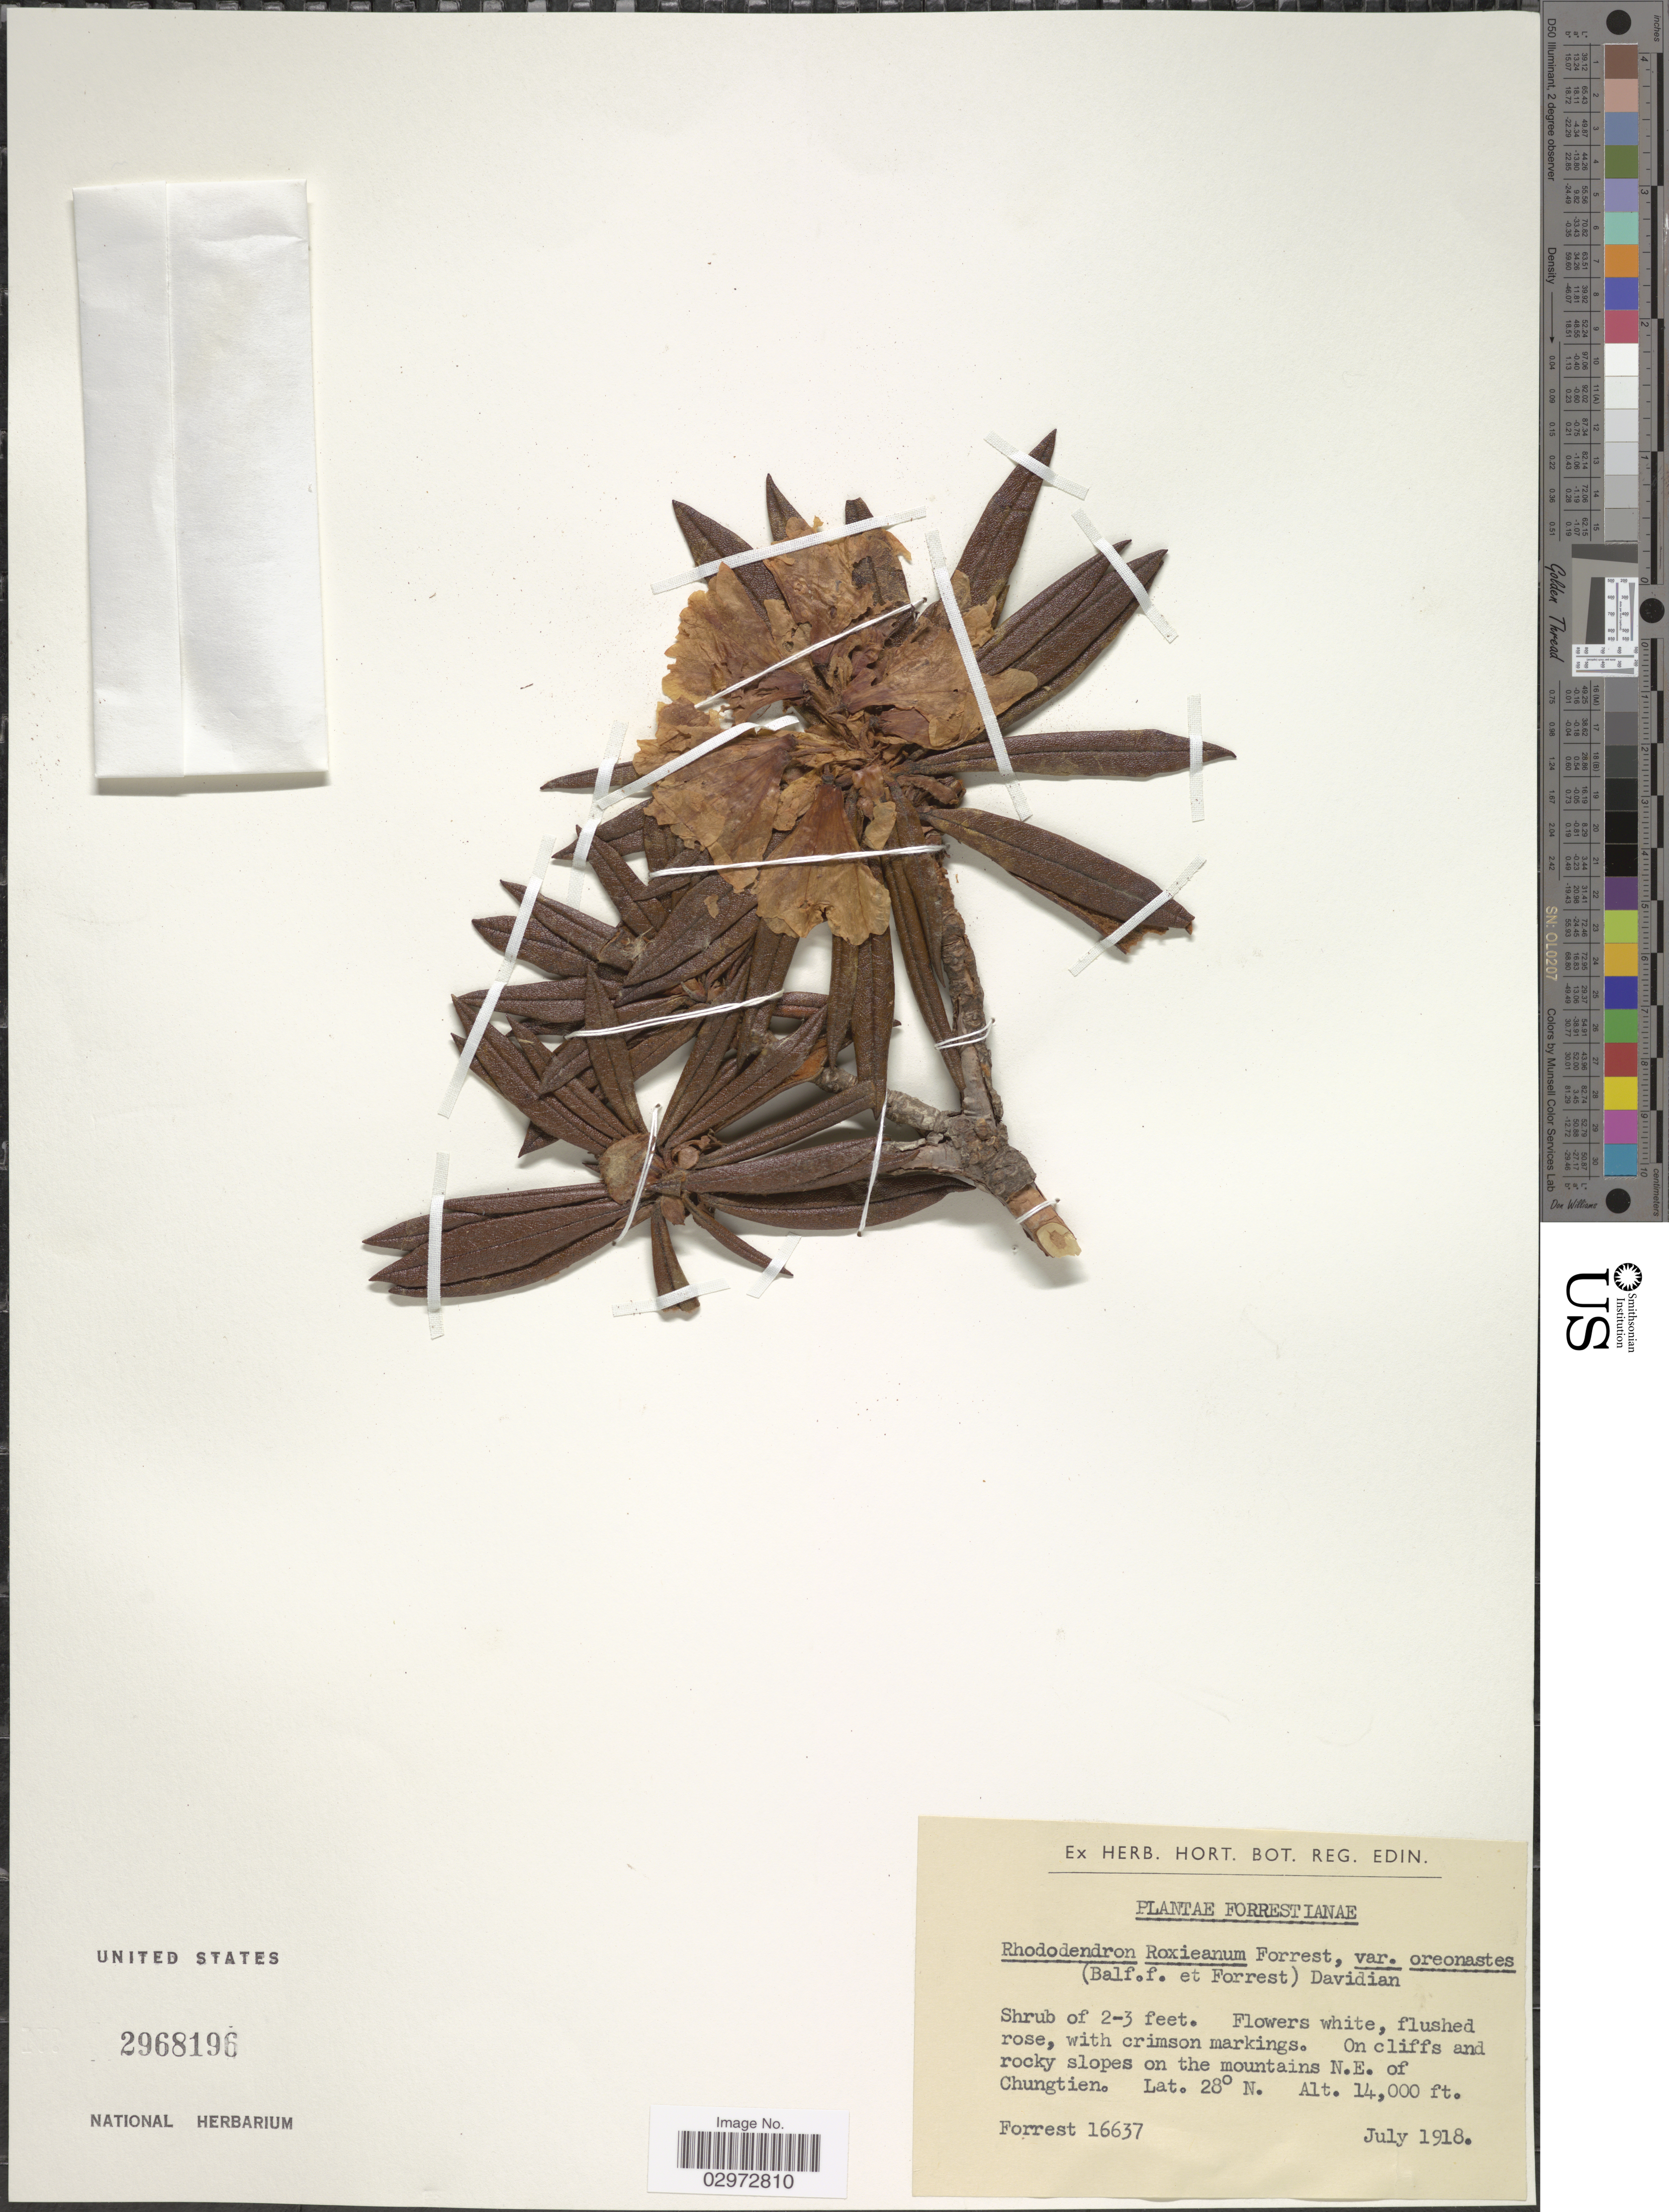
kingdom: Plantae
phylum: Tracheophyta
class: Magnoliopsida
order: Ericales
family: Ericaceae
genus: Rhododendron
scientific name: Rhododendron roxieanum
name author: Forrest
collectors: -. Forrest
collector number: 16637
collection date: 1918-07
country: China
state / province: Yunnan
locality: On cliffs and rocky slopes on the mountains N.E. of Chungtien.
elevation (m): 4267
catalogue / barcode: US 2968196